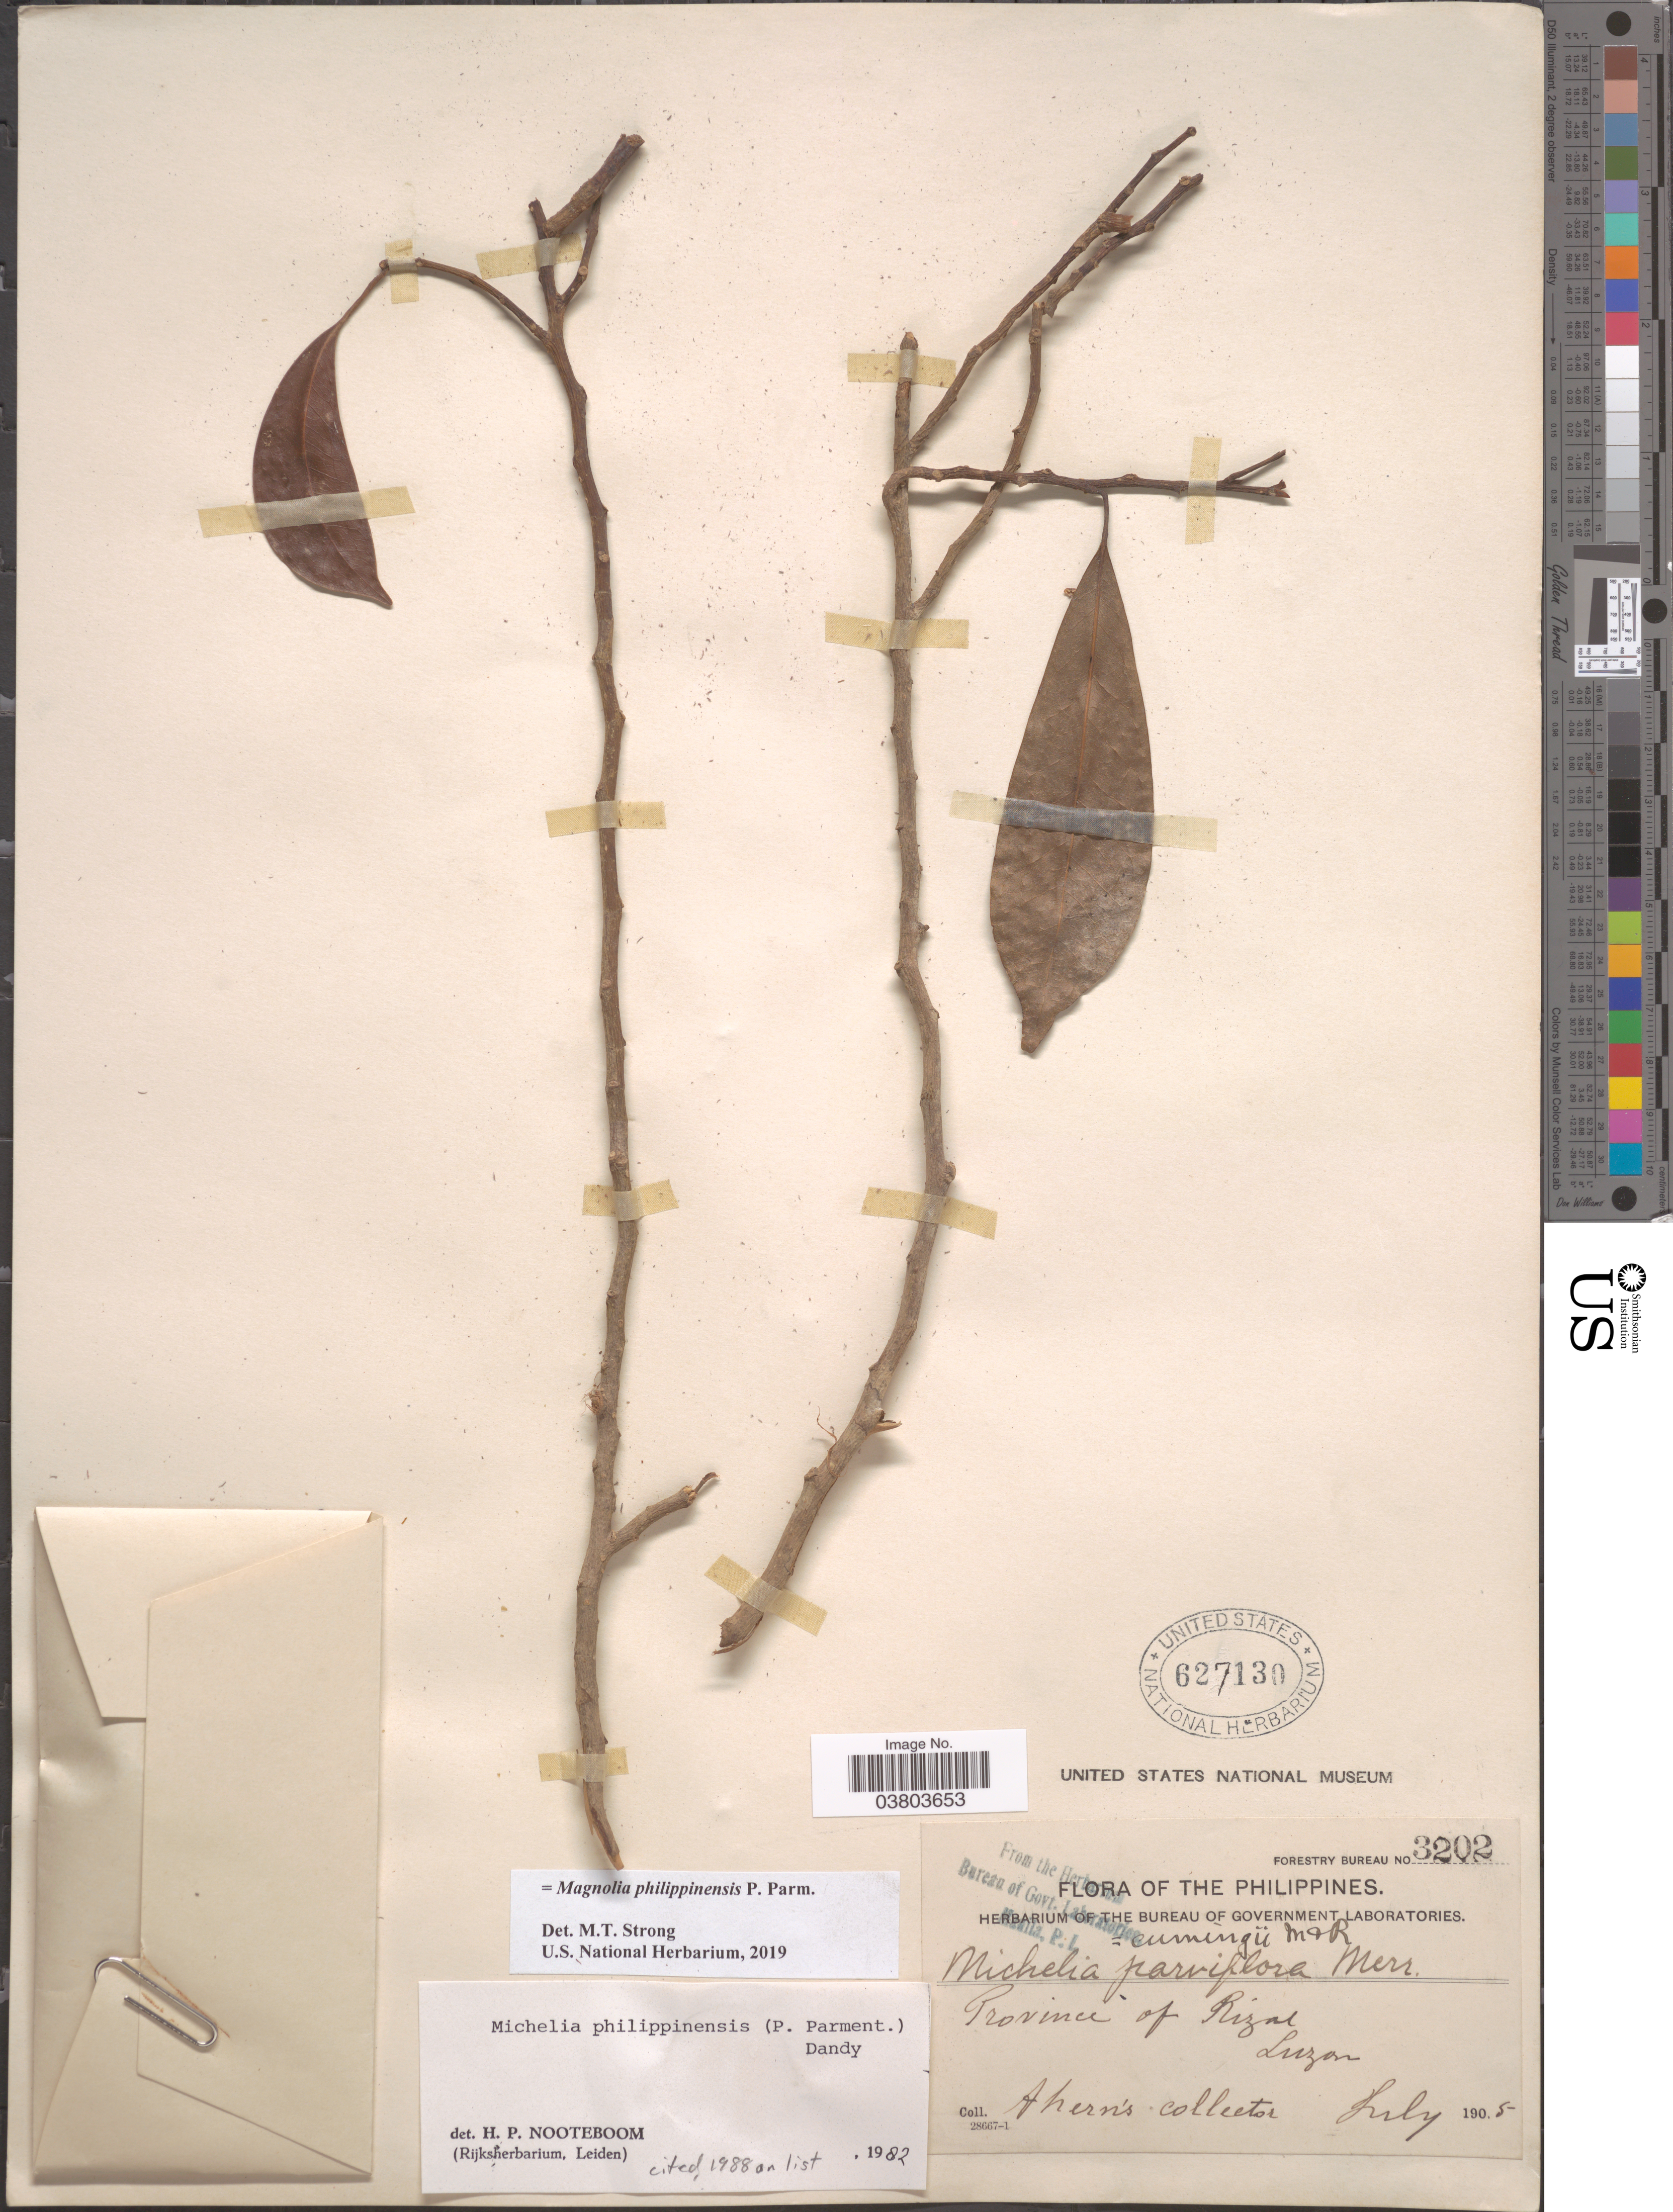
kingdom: Plantae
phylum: Tracheophyta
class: Magnoliopsida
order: Magnoliales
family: Magnoliaceae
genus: Magnolia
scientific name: Magnolia philippinensis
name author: P. Parm.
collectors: Ahern's collector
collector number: Forestry Bureau 3202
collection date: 1905-07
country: Philippines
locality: Province of Rizal. Luzon.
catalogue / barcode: US 627130